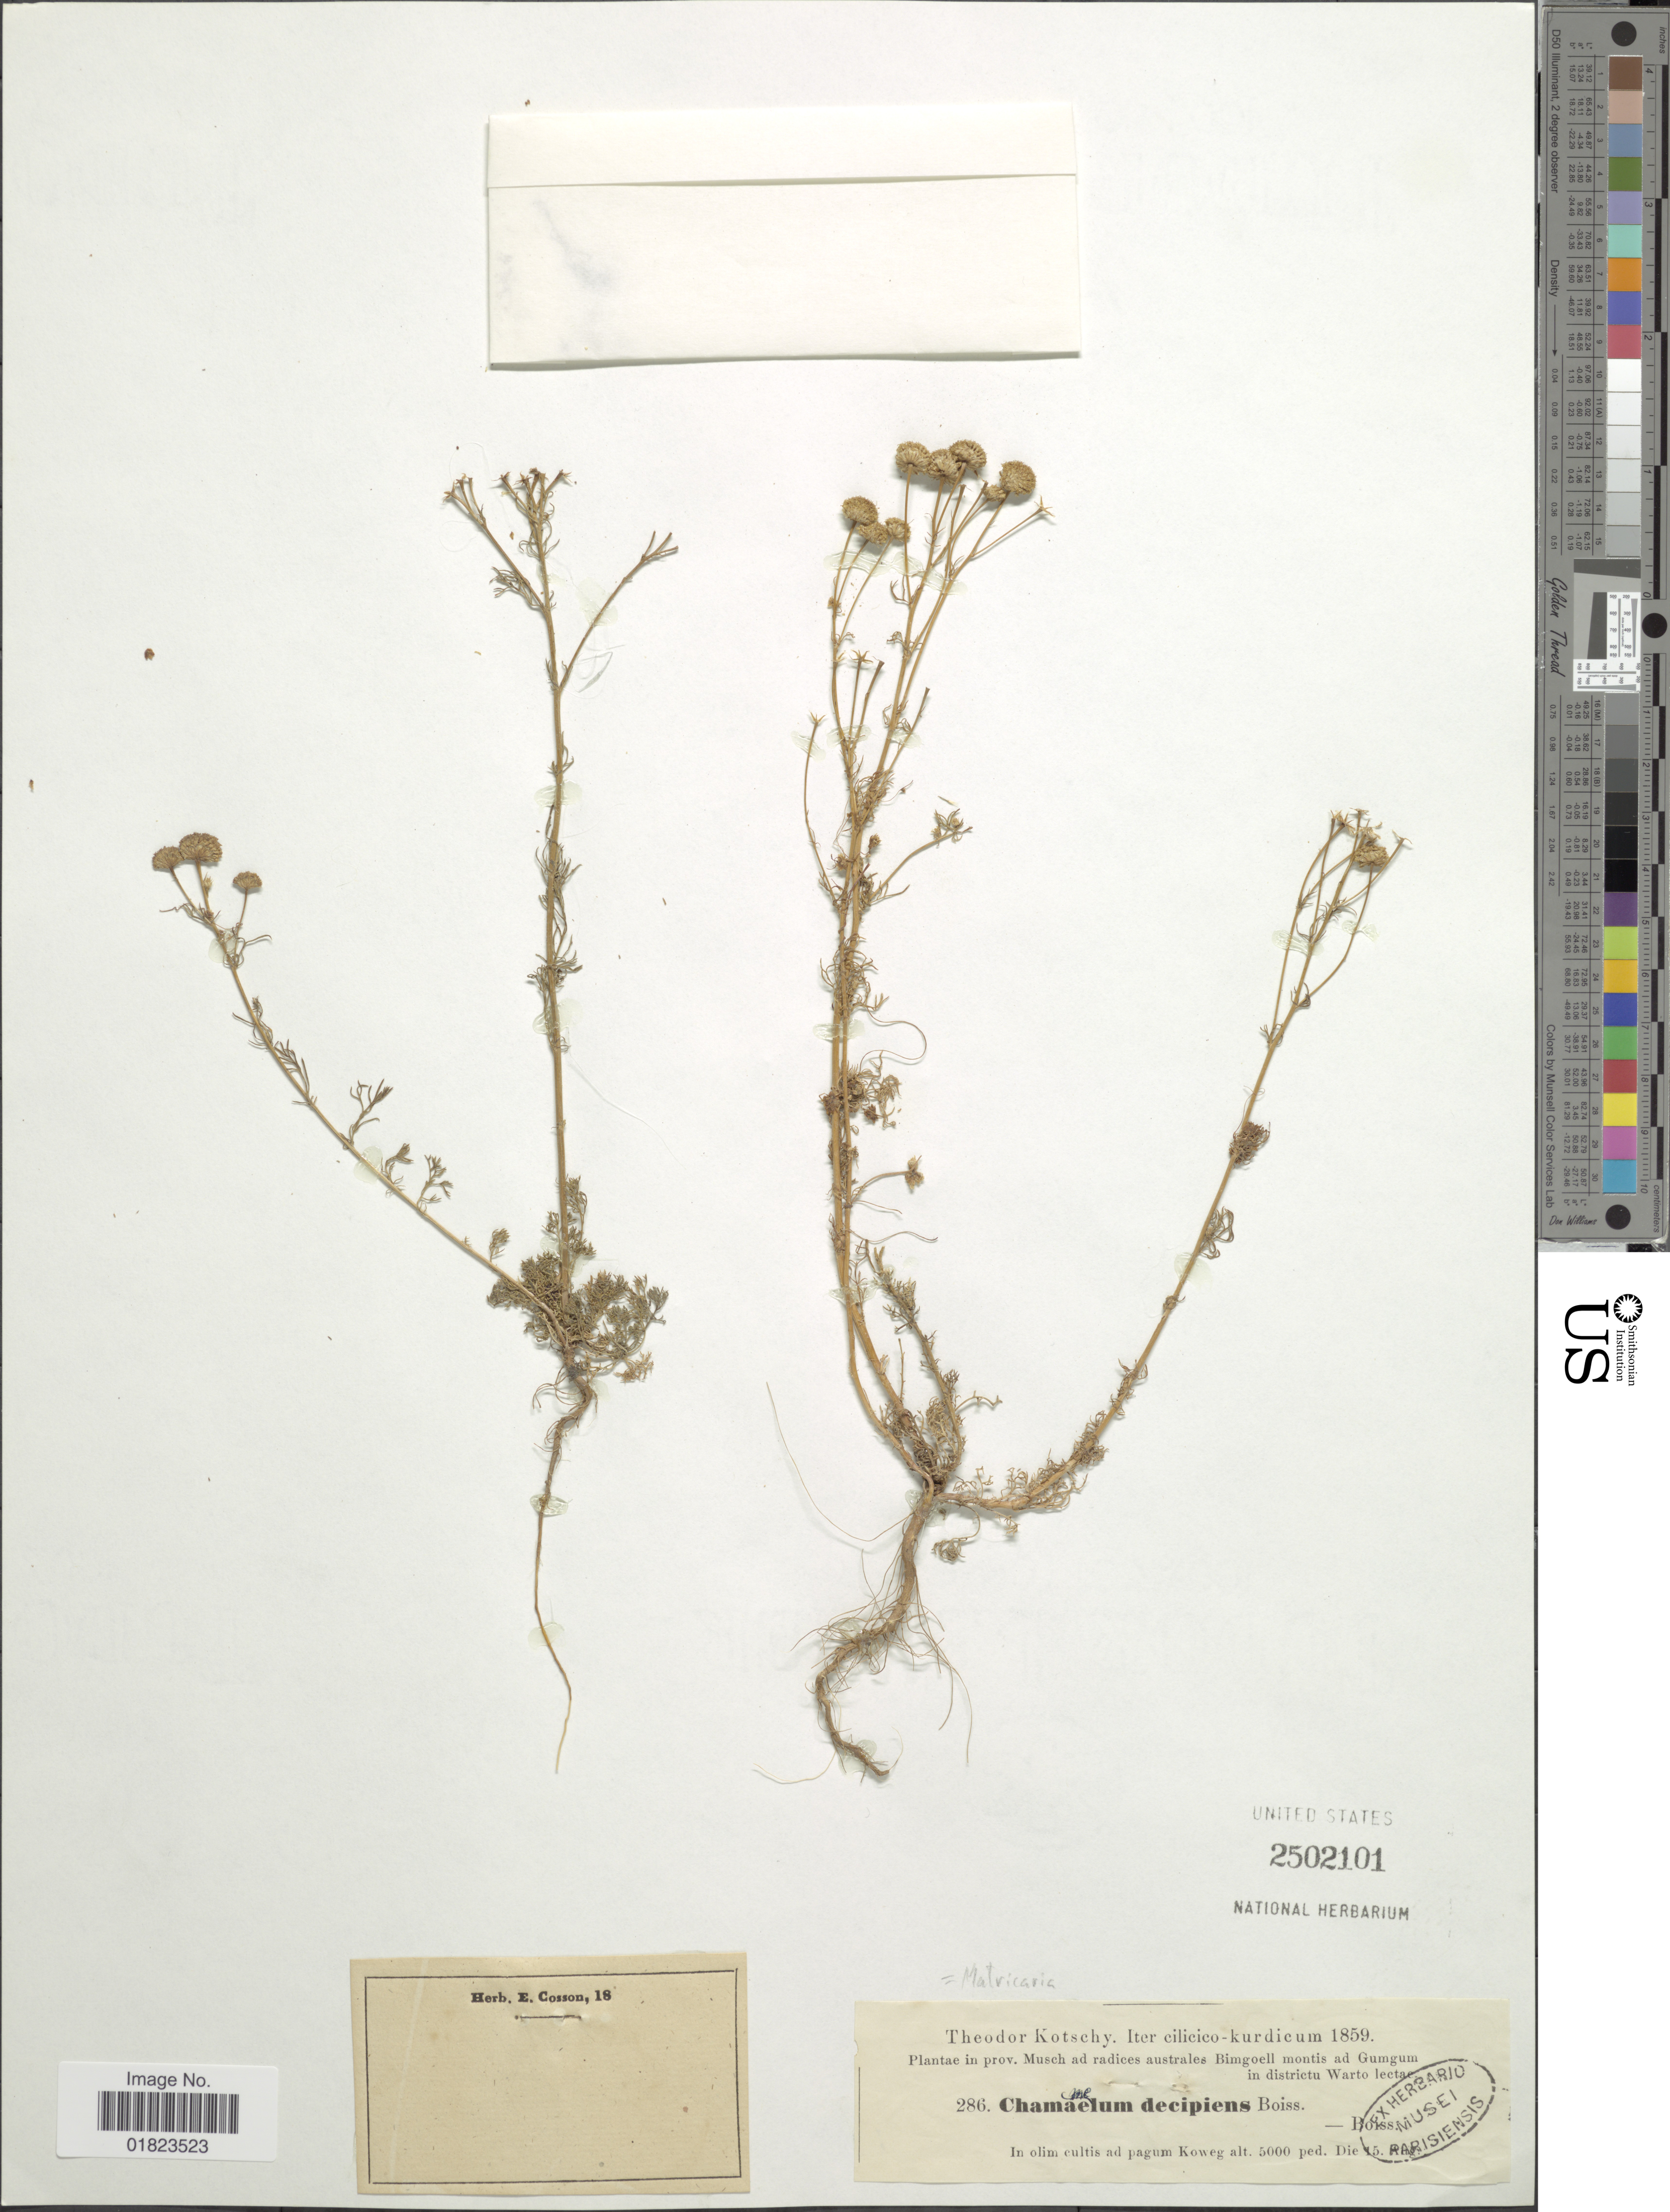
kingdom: Plantae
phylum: Tracheophyta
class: Magnoliopsida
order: Asterales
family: Asteraceae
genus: Tripleurospermum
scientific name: Tripleurospermum decipiens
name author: (Fisch. & C.A. Mey.) Bornm.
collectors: K. G. Kotschy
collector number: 286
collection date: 1859-12-15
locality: Prov. Musch ad radices australes Bimgoell montis ad Gumgum in districtu, Warto Lectae. In olim cultis ad pagum Koweg.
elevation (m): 1524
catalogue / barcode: US 2502101